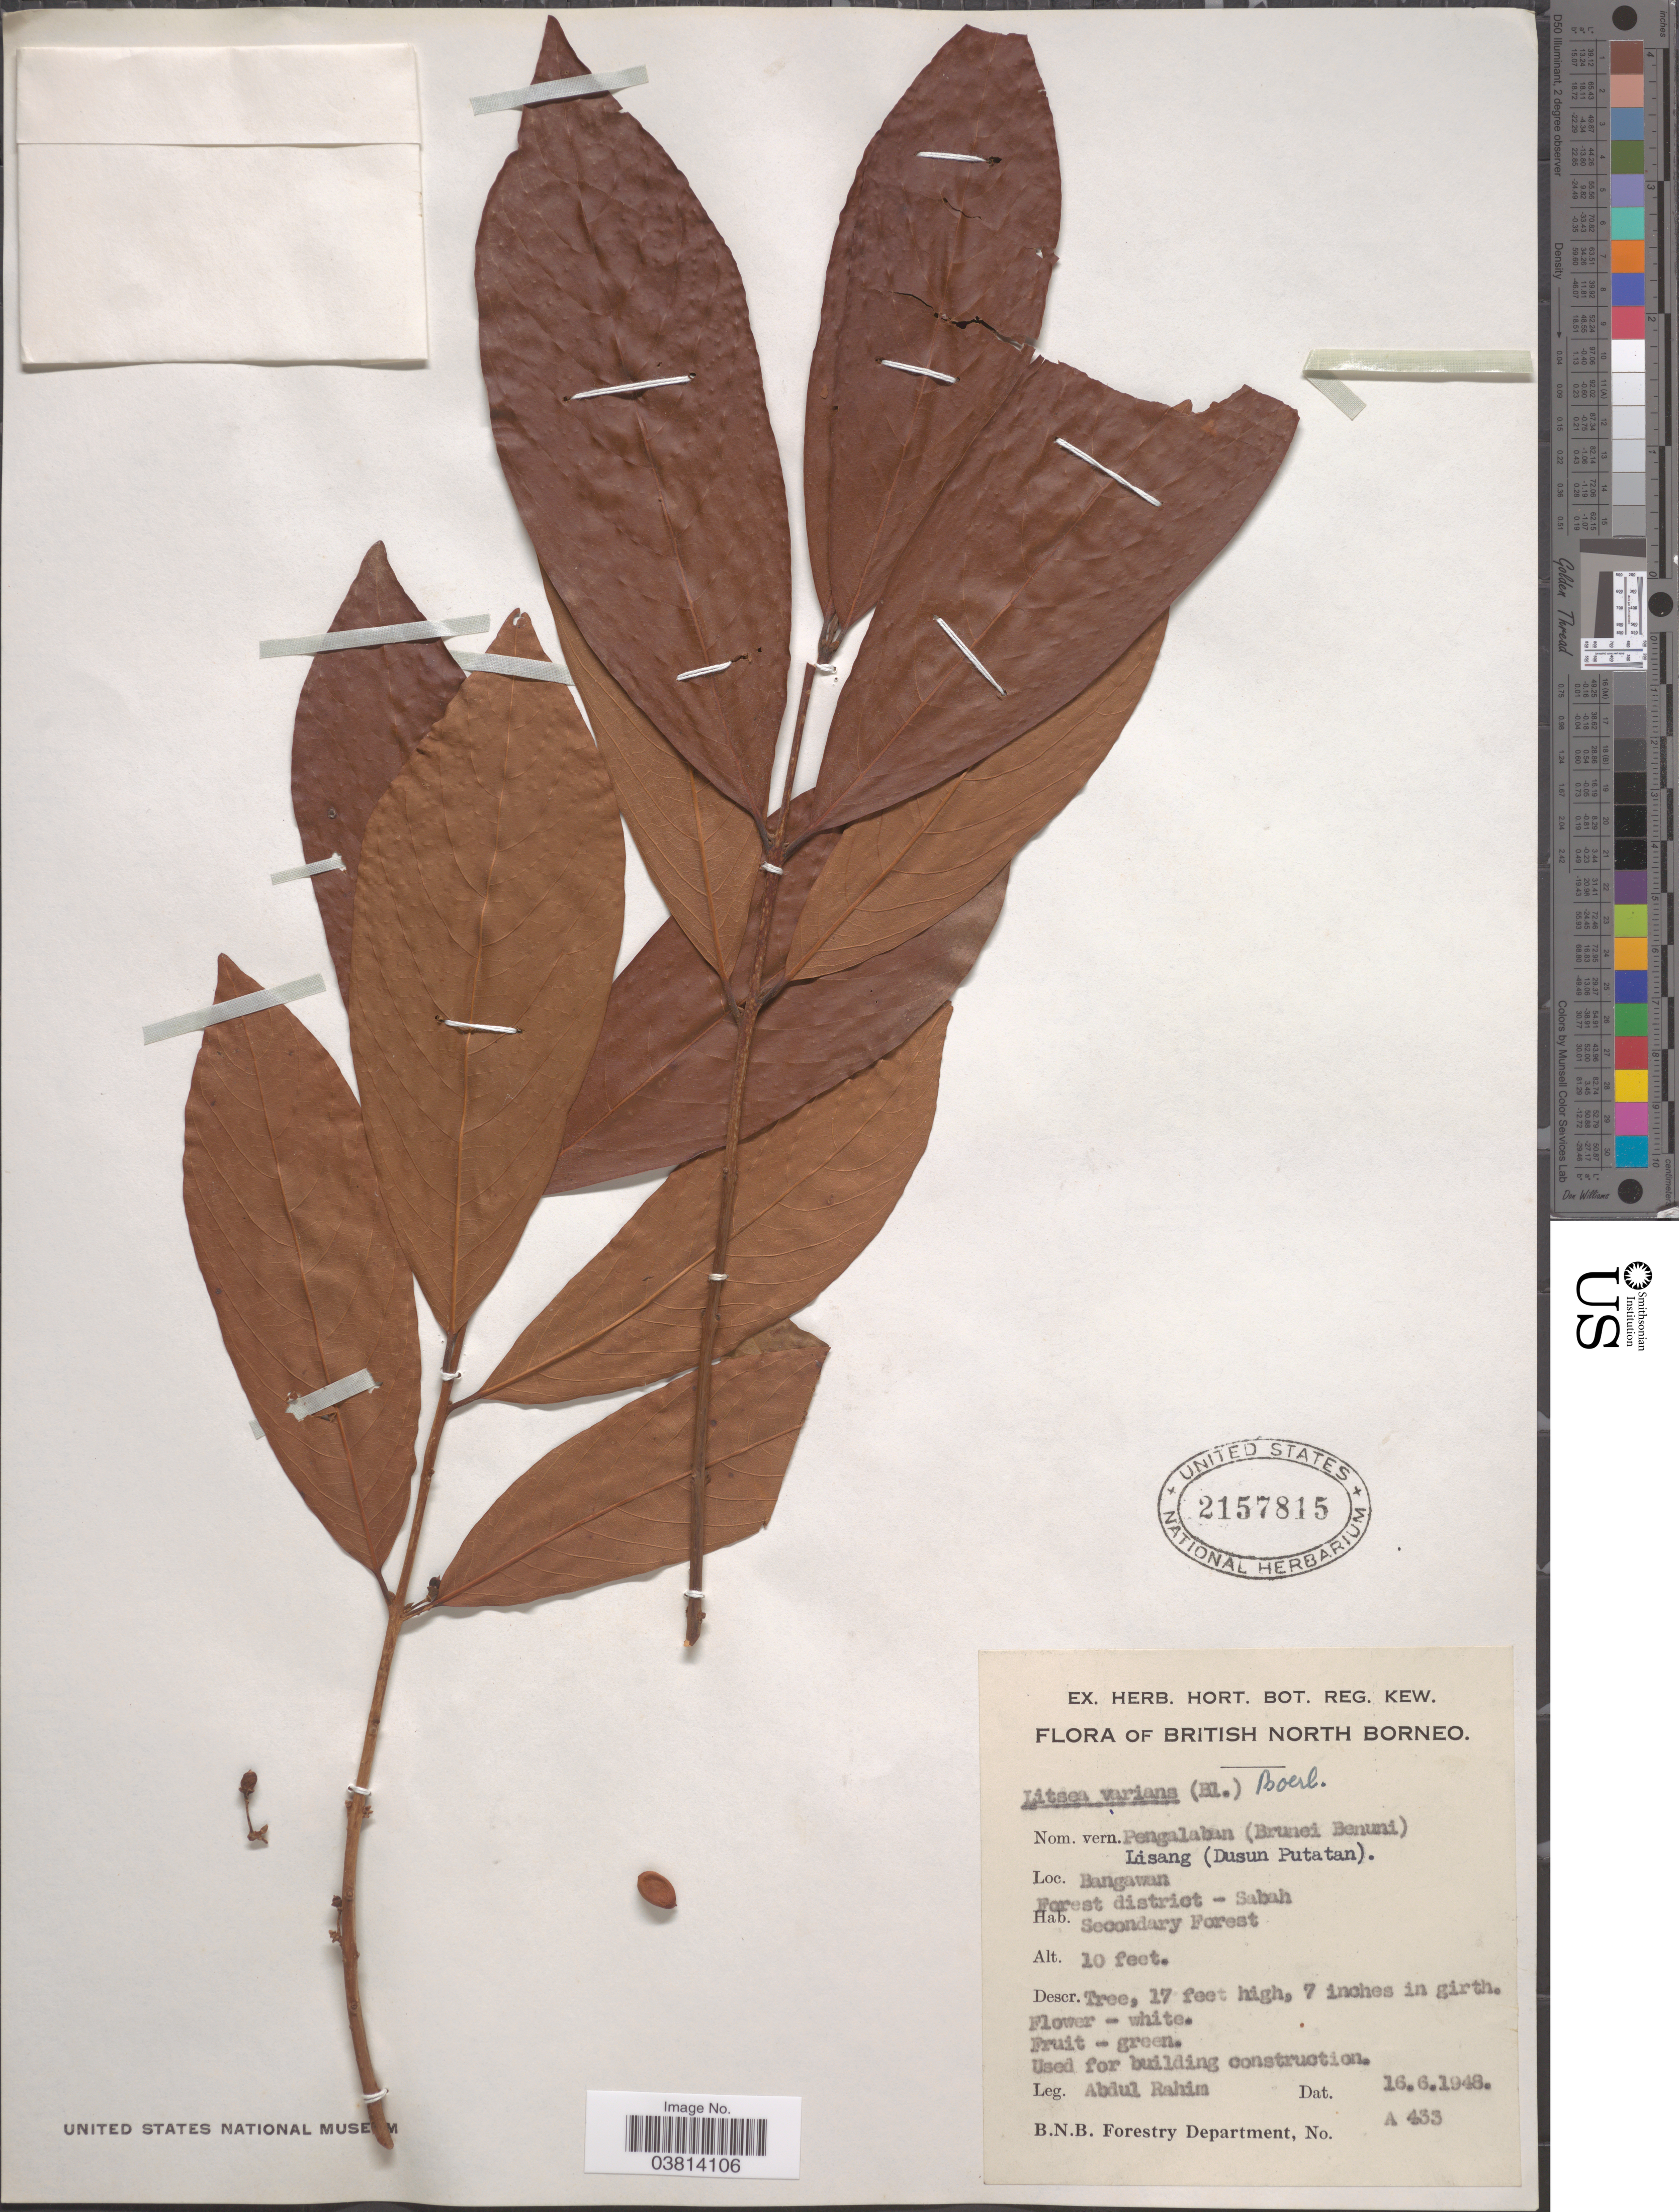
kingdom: Plantae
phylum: Tracheophyta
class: Magnoliopsida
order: Laurales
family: Lauraceae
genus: Litsea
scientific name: Litsea varians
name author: (Blume) Boerl.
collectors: A. Rahim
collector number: A433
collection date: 1948-06-16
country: Malaysia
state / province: Sabah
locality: British North Borneo. Bangawan, Forest district - Sabah.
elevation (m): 3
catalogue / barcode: US 2157815